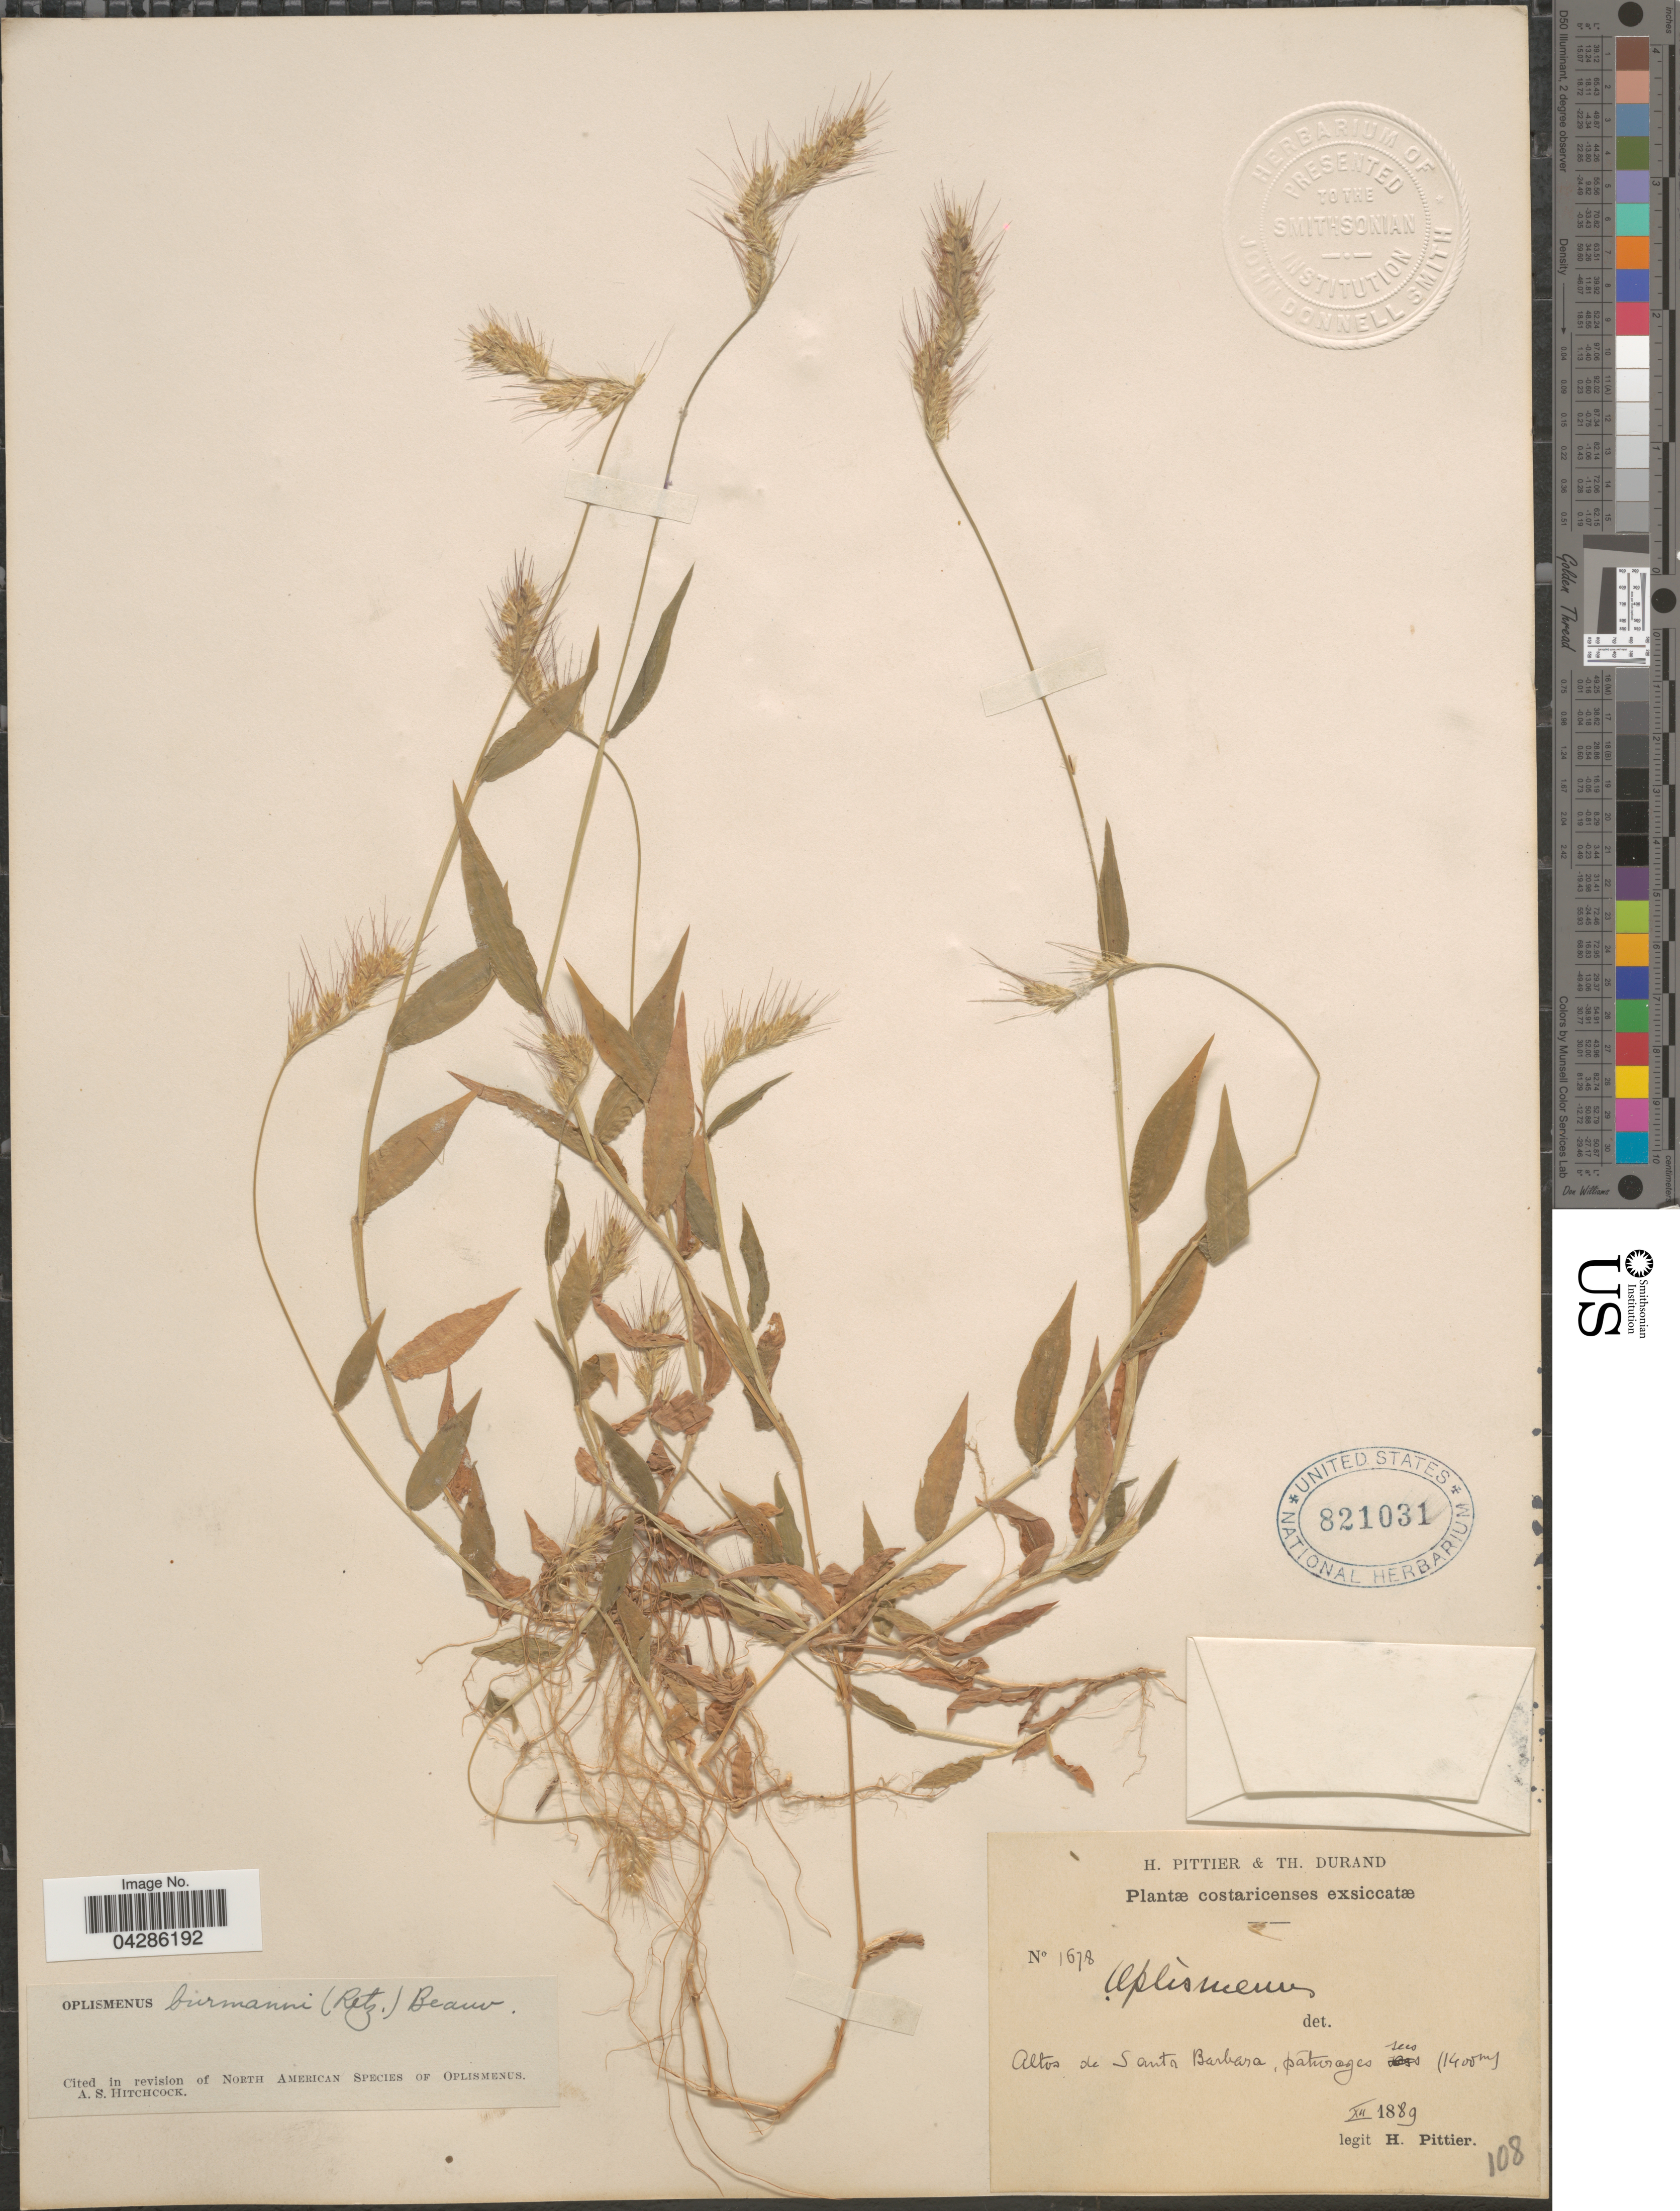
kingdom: Plantae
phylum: Tracheophyta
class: Liliopsida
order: Poales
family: Poaceae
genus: Oplismenus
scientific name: Oplismenus burmannii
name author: (Retz.) P. Beauv.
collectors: H. F. Pittier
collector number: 108/1678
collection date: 1889-12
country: Costa Rica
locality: Altos de Santa Barbara, pâturages secs.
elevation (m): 1400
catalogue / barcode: US 821031